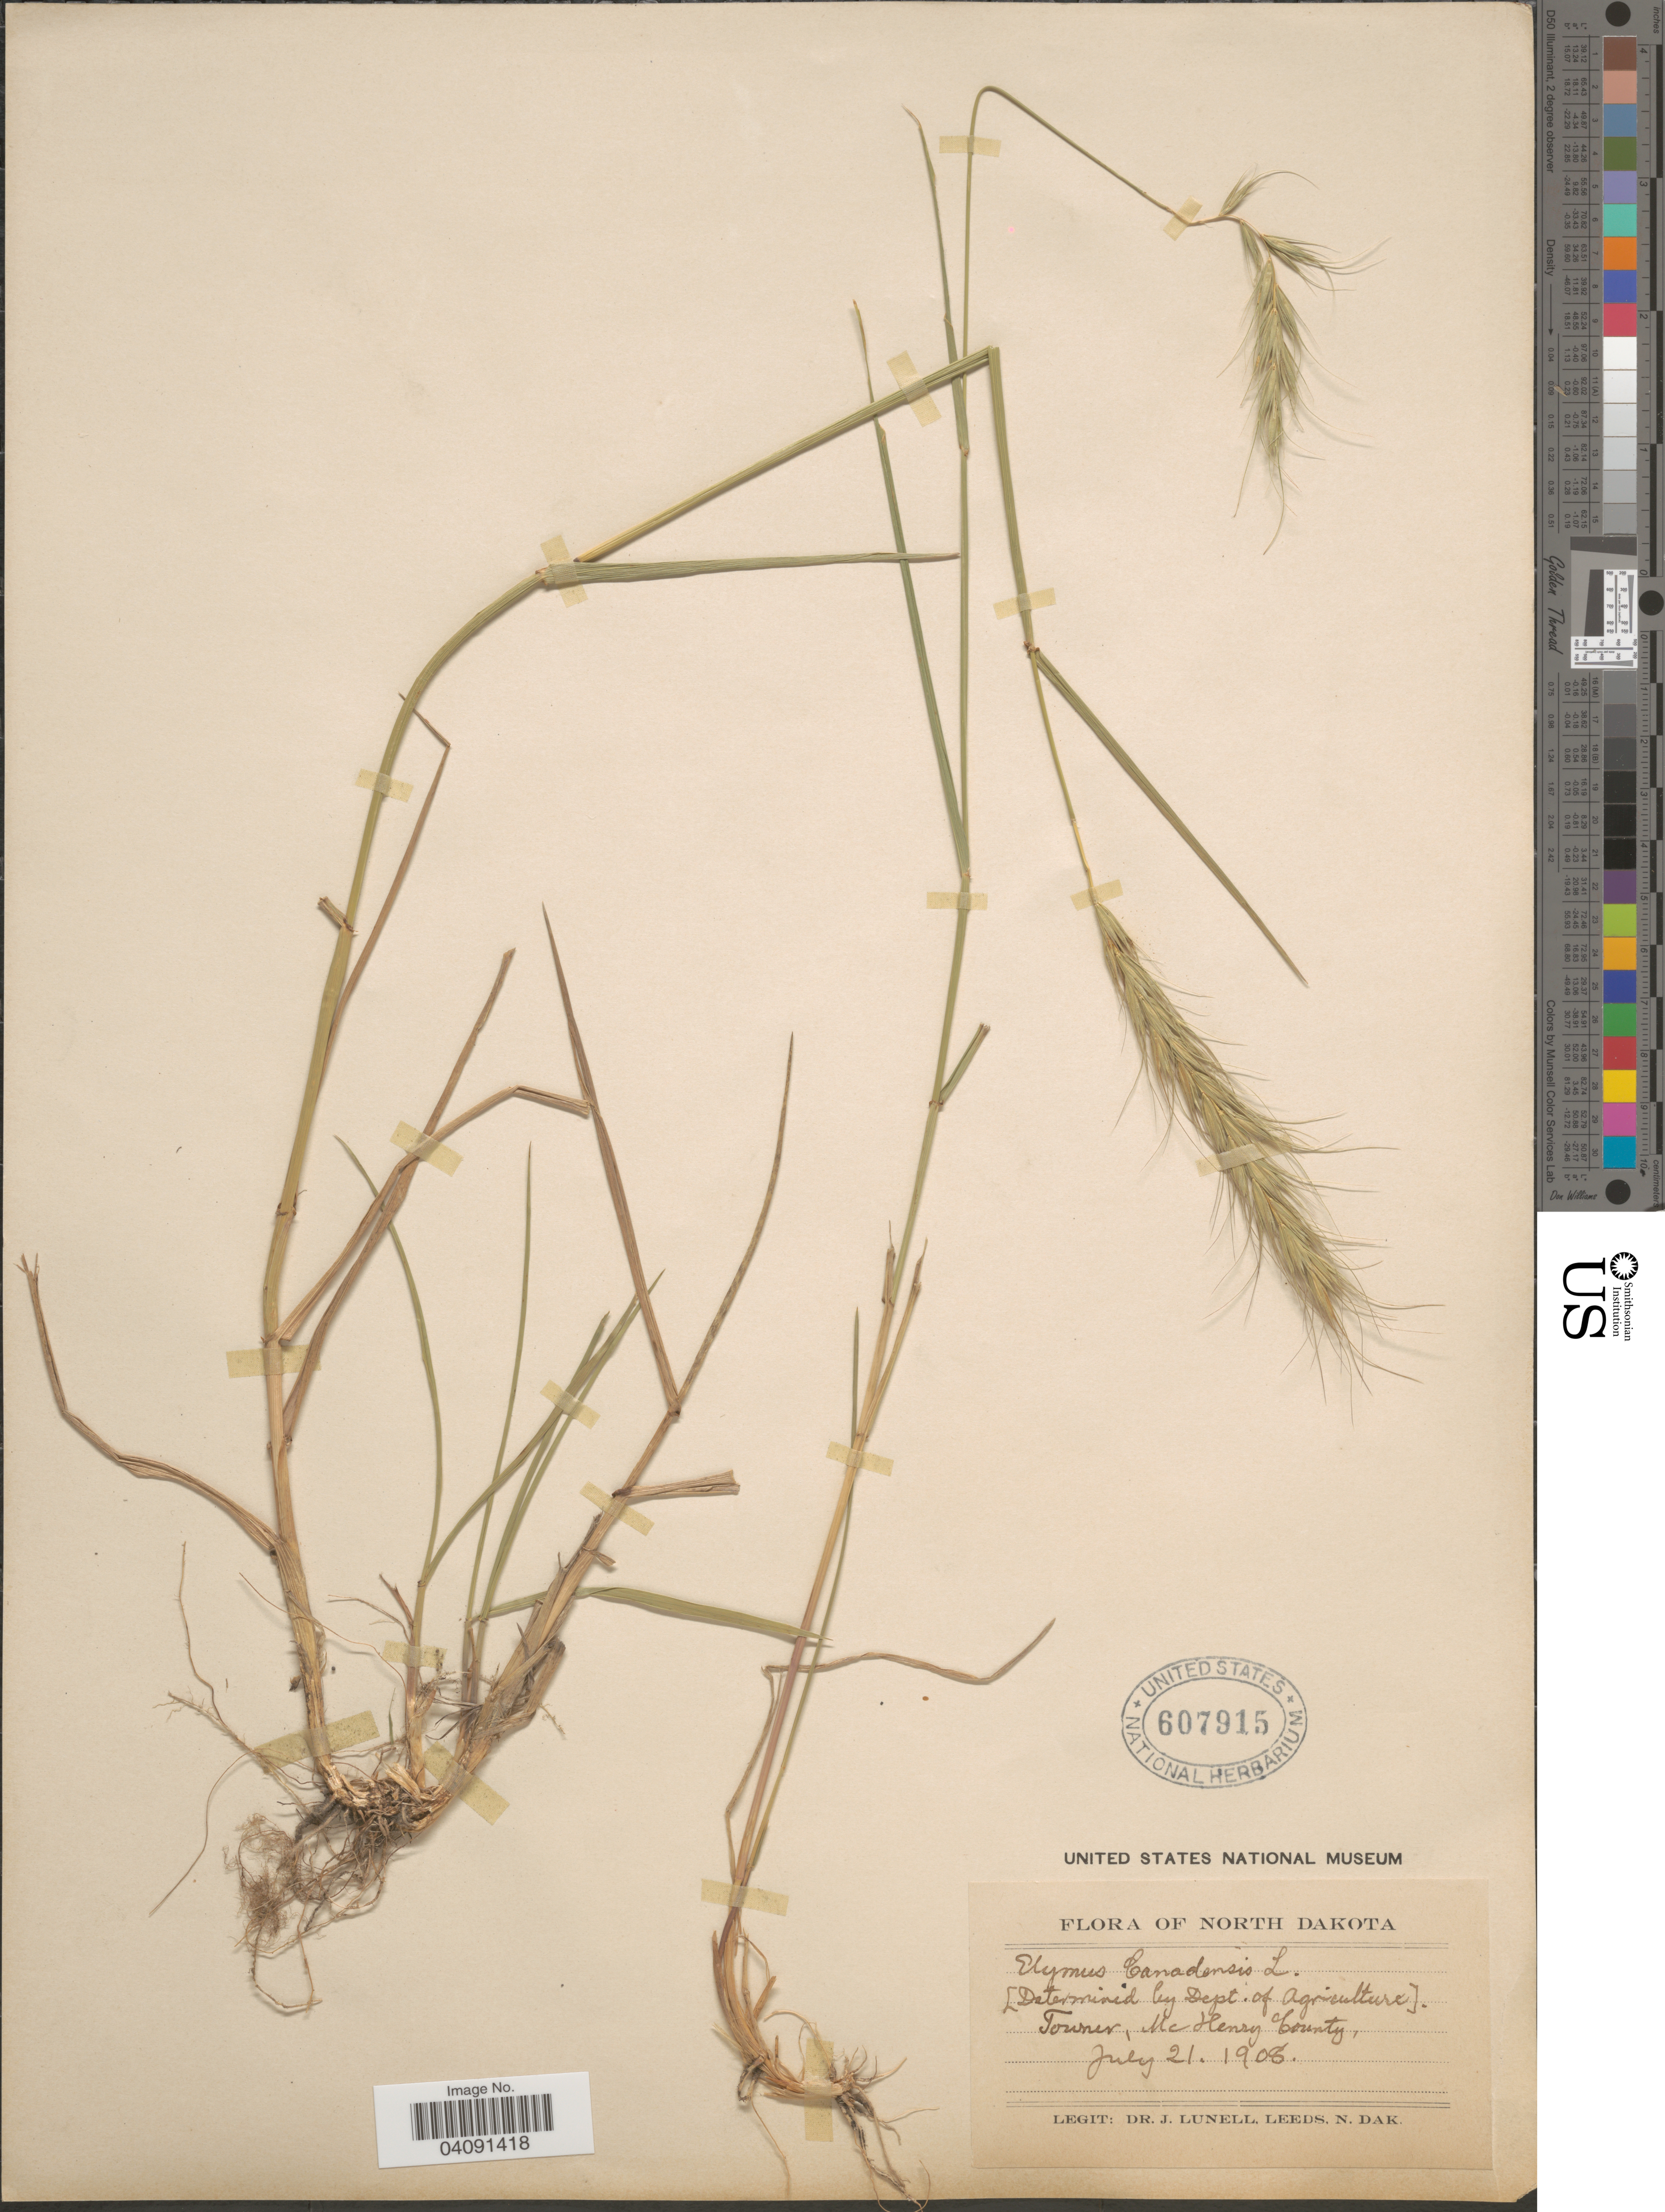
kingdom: Plantae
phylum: Tracheophyta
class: Liliopsida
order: Poales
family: Poaceae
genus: Elymus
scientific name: Elymus canadensis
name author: L.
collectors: J. Lunell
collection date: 1908-07-21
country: United States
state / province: North Dakota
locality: Towner, Mc Henry County.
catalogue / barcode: US 607915